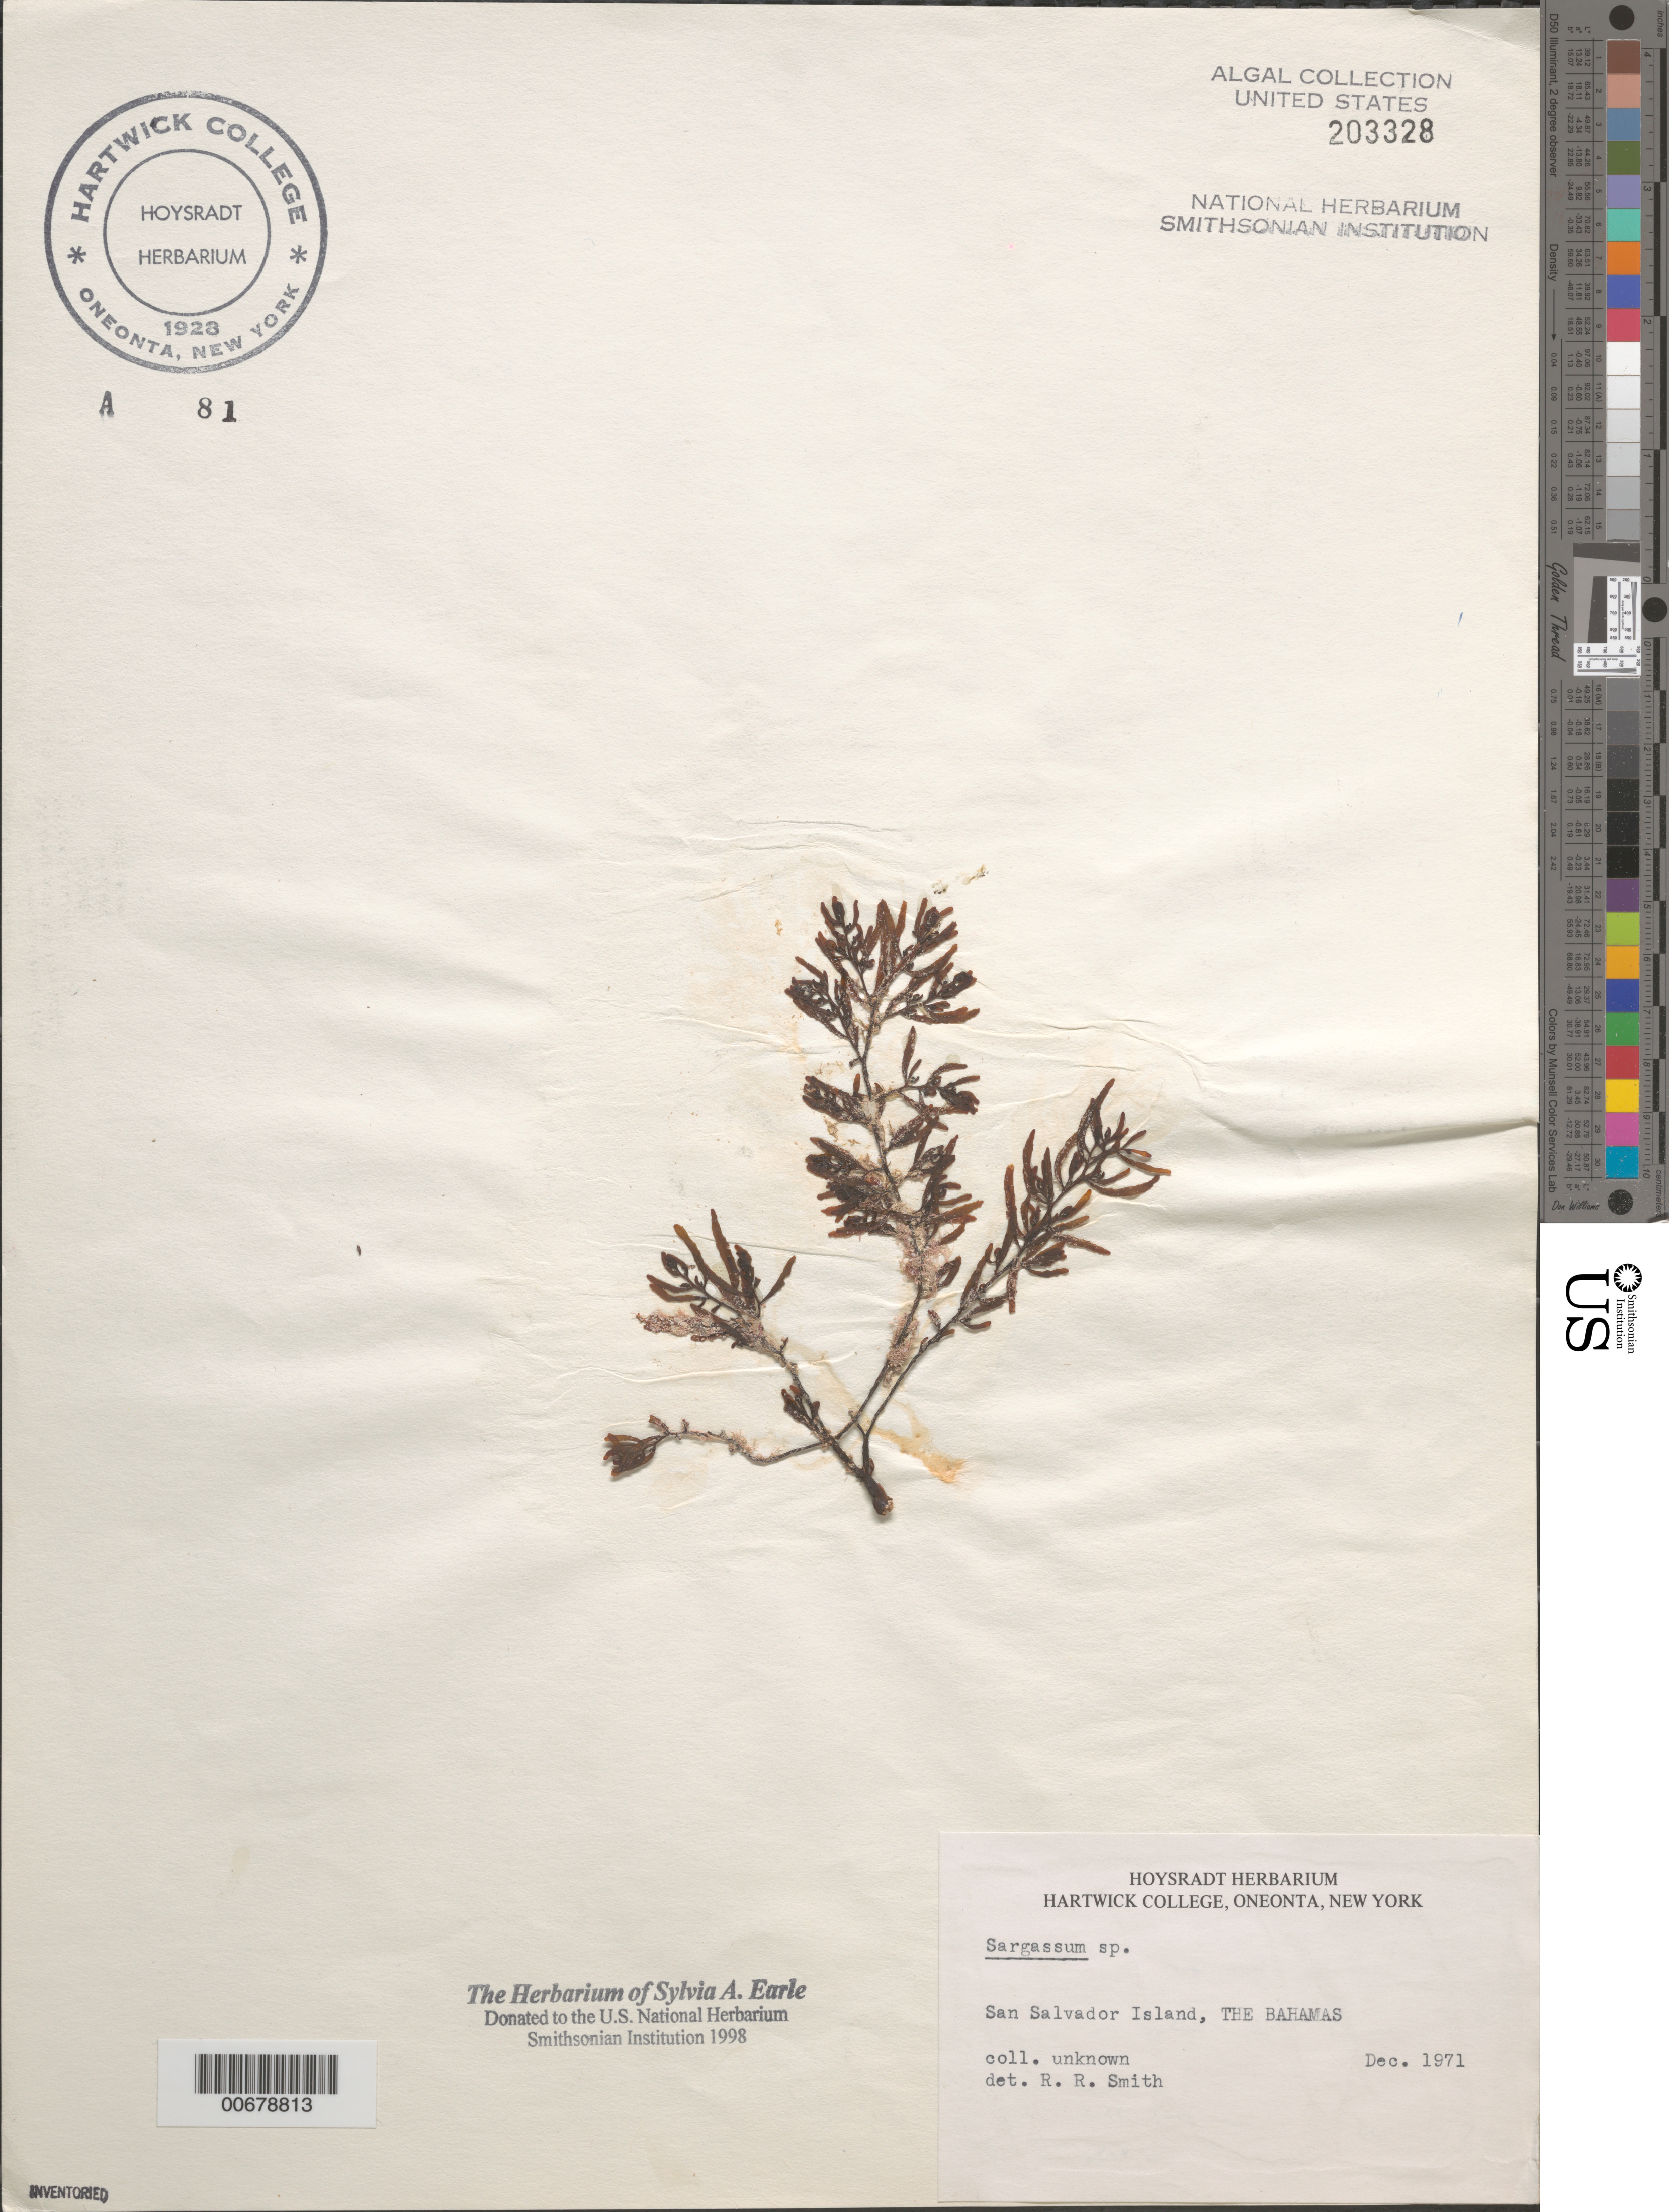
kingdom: Chromista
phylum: Ochrophyta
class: Phaeophyceae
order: Fucales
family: Sargassaceae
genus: Sargassum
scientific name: Sargassum sp.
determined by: Smith, R. R.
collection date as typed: Dec 1971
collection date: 1971-12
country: Bahamas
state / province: San Salvador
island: San Salvador Island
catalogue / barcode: US 203328